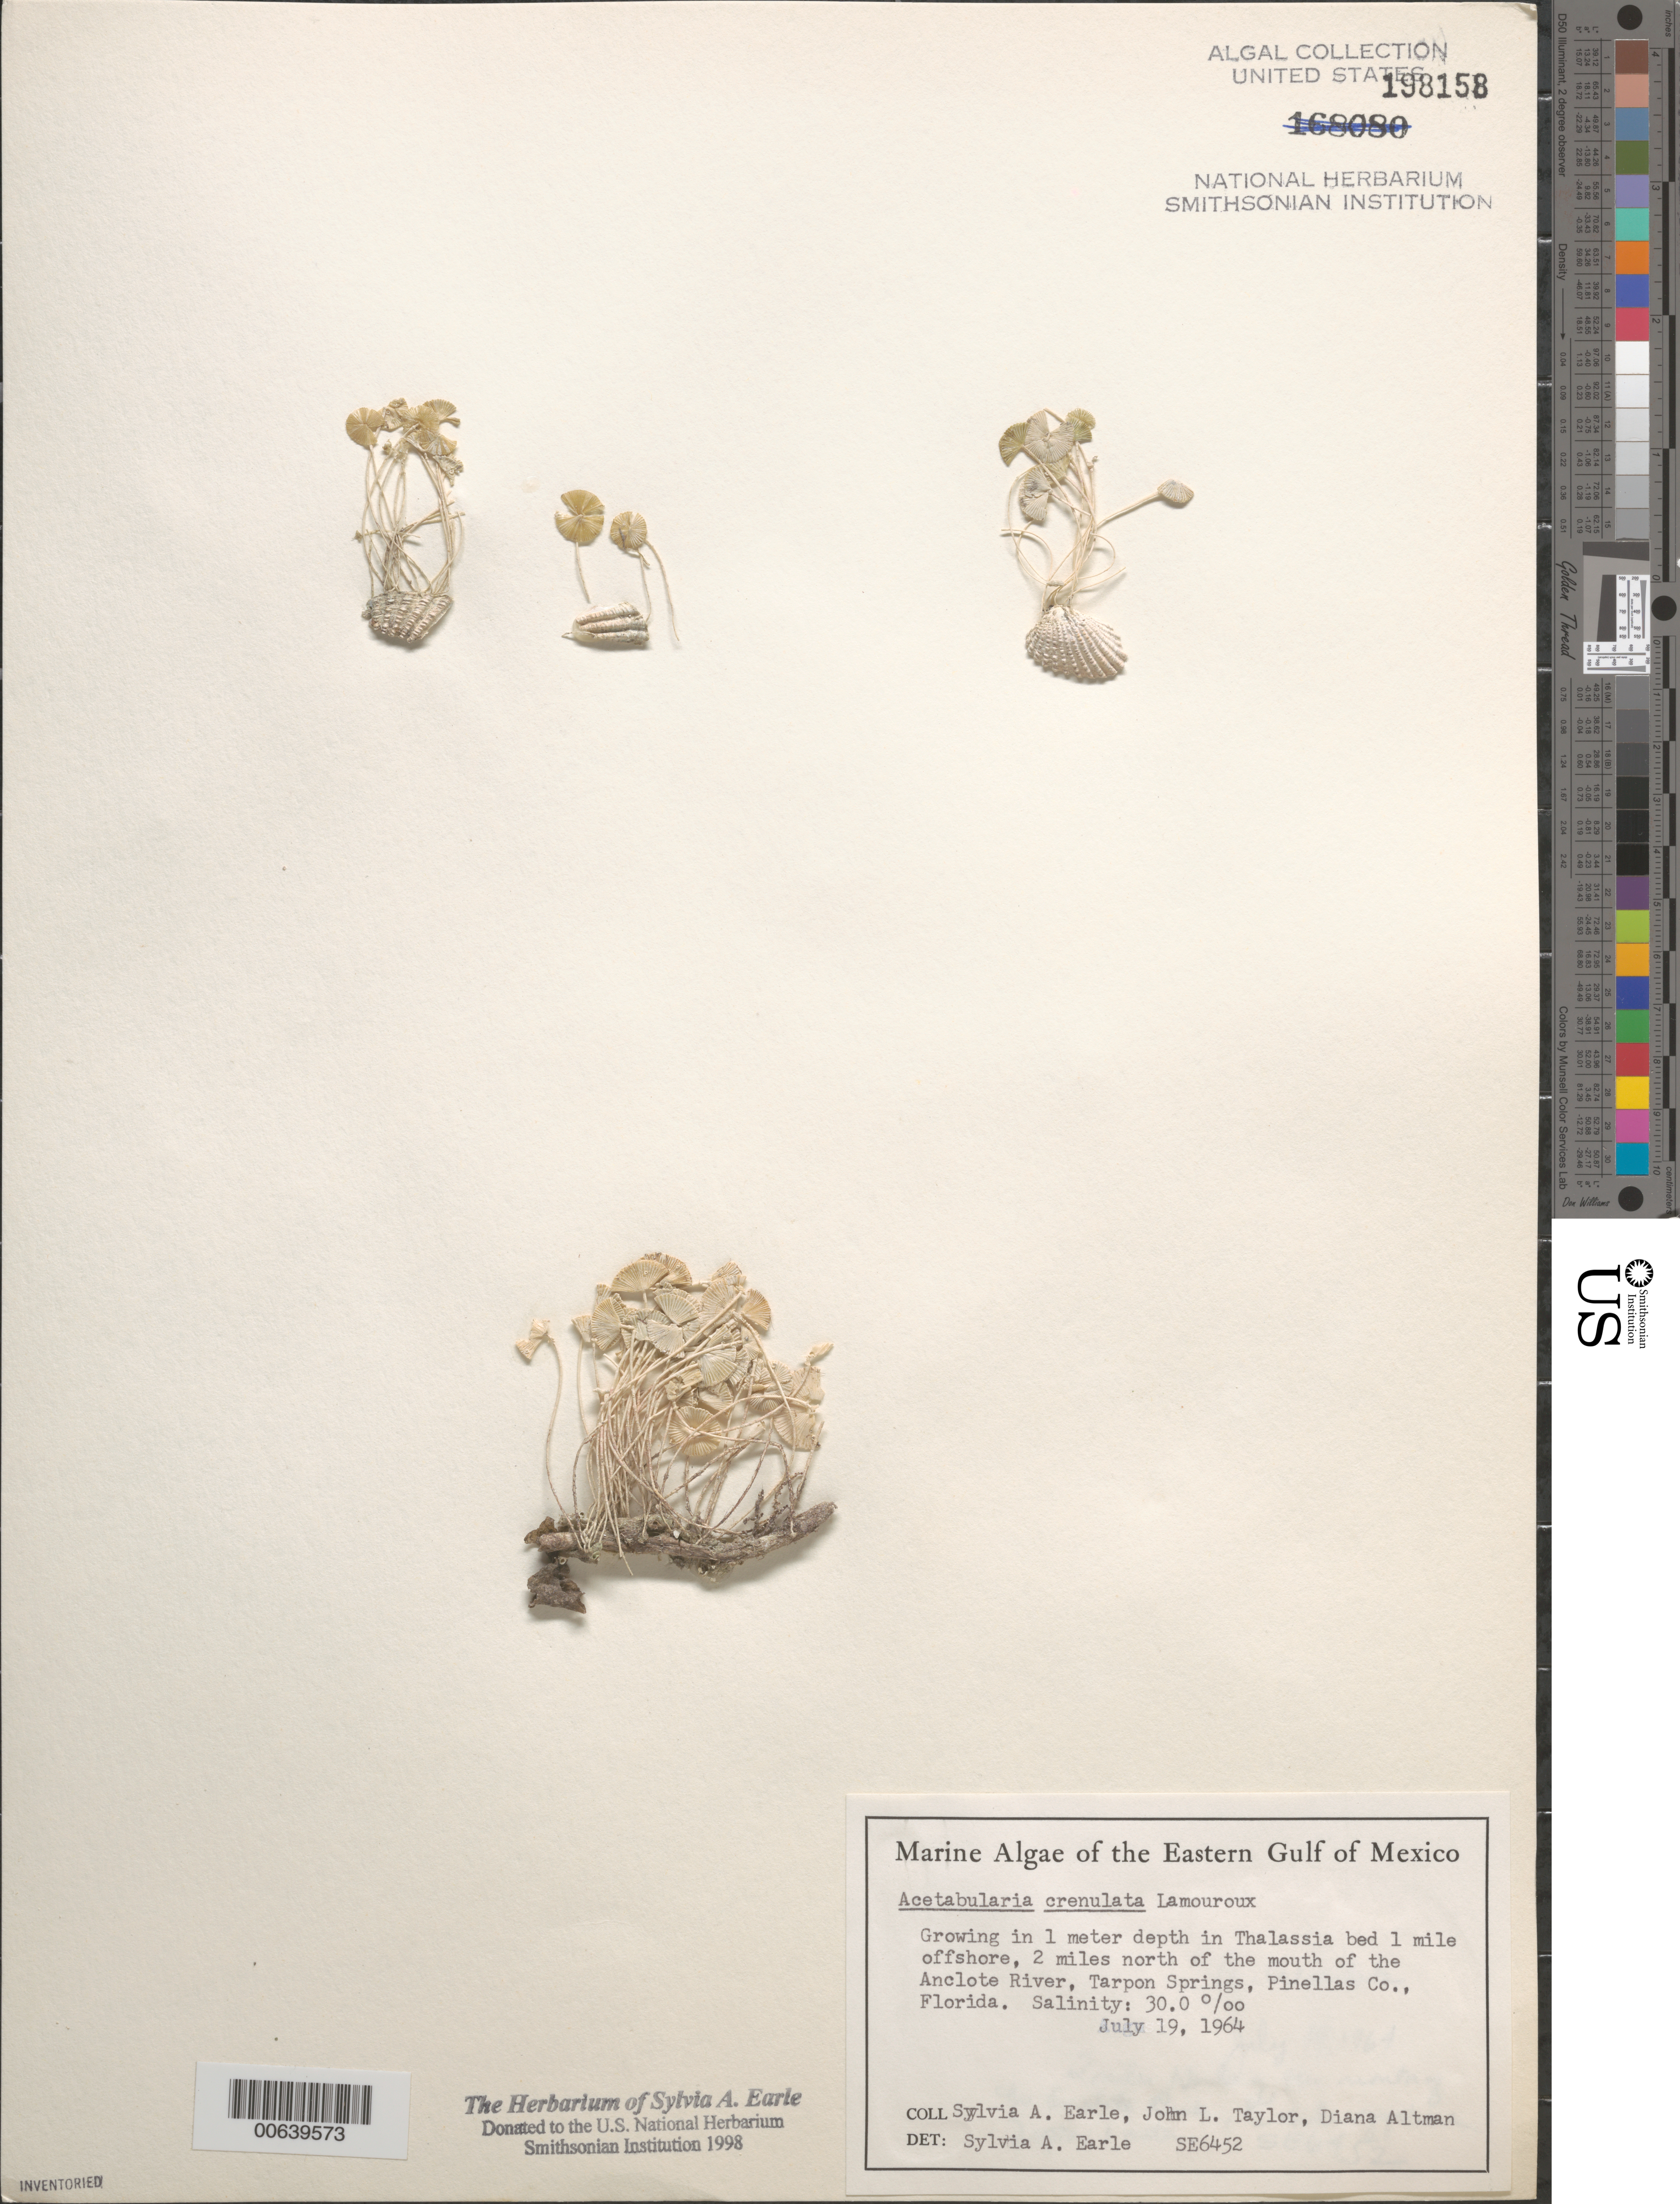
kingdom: Plantae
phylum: Chlorophyta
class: Ulvophyceae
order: Dasycladales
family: Polyphysaceae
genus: Acetabularia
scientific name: Acetabularia acetabulum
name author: J.V.Lamouroux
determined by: Earle, S. A.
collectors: S. A. Earle, J. L. Taylor & D. Altman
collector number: SE 6452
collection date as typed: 19 Jul 1964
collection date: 1964-07-19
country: United States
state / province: Florida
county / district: Pinellas County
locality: Tarpon Springs 2 miles north of Anclote River mouth, 1 mile offshore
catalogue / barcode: US 198158